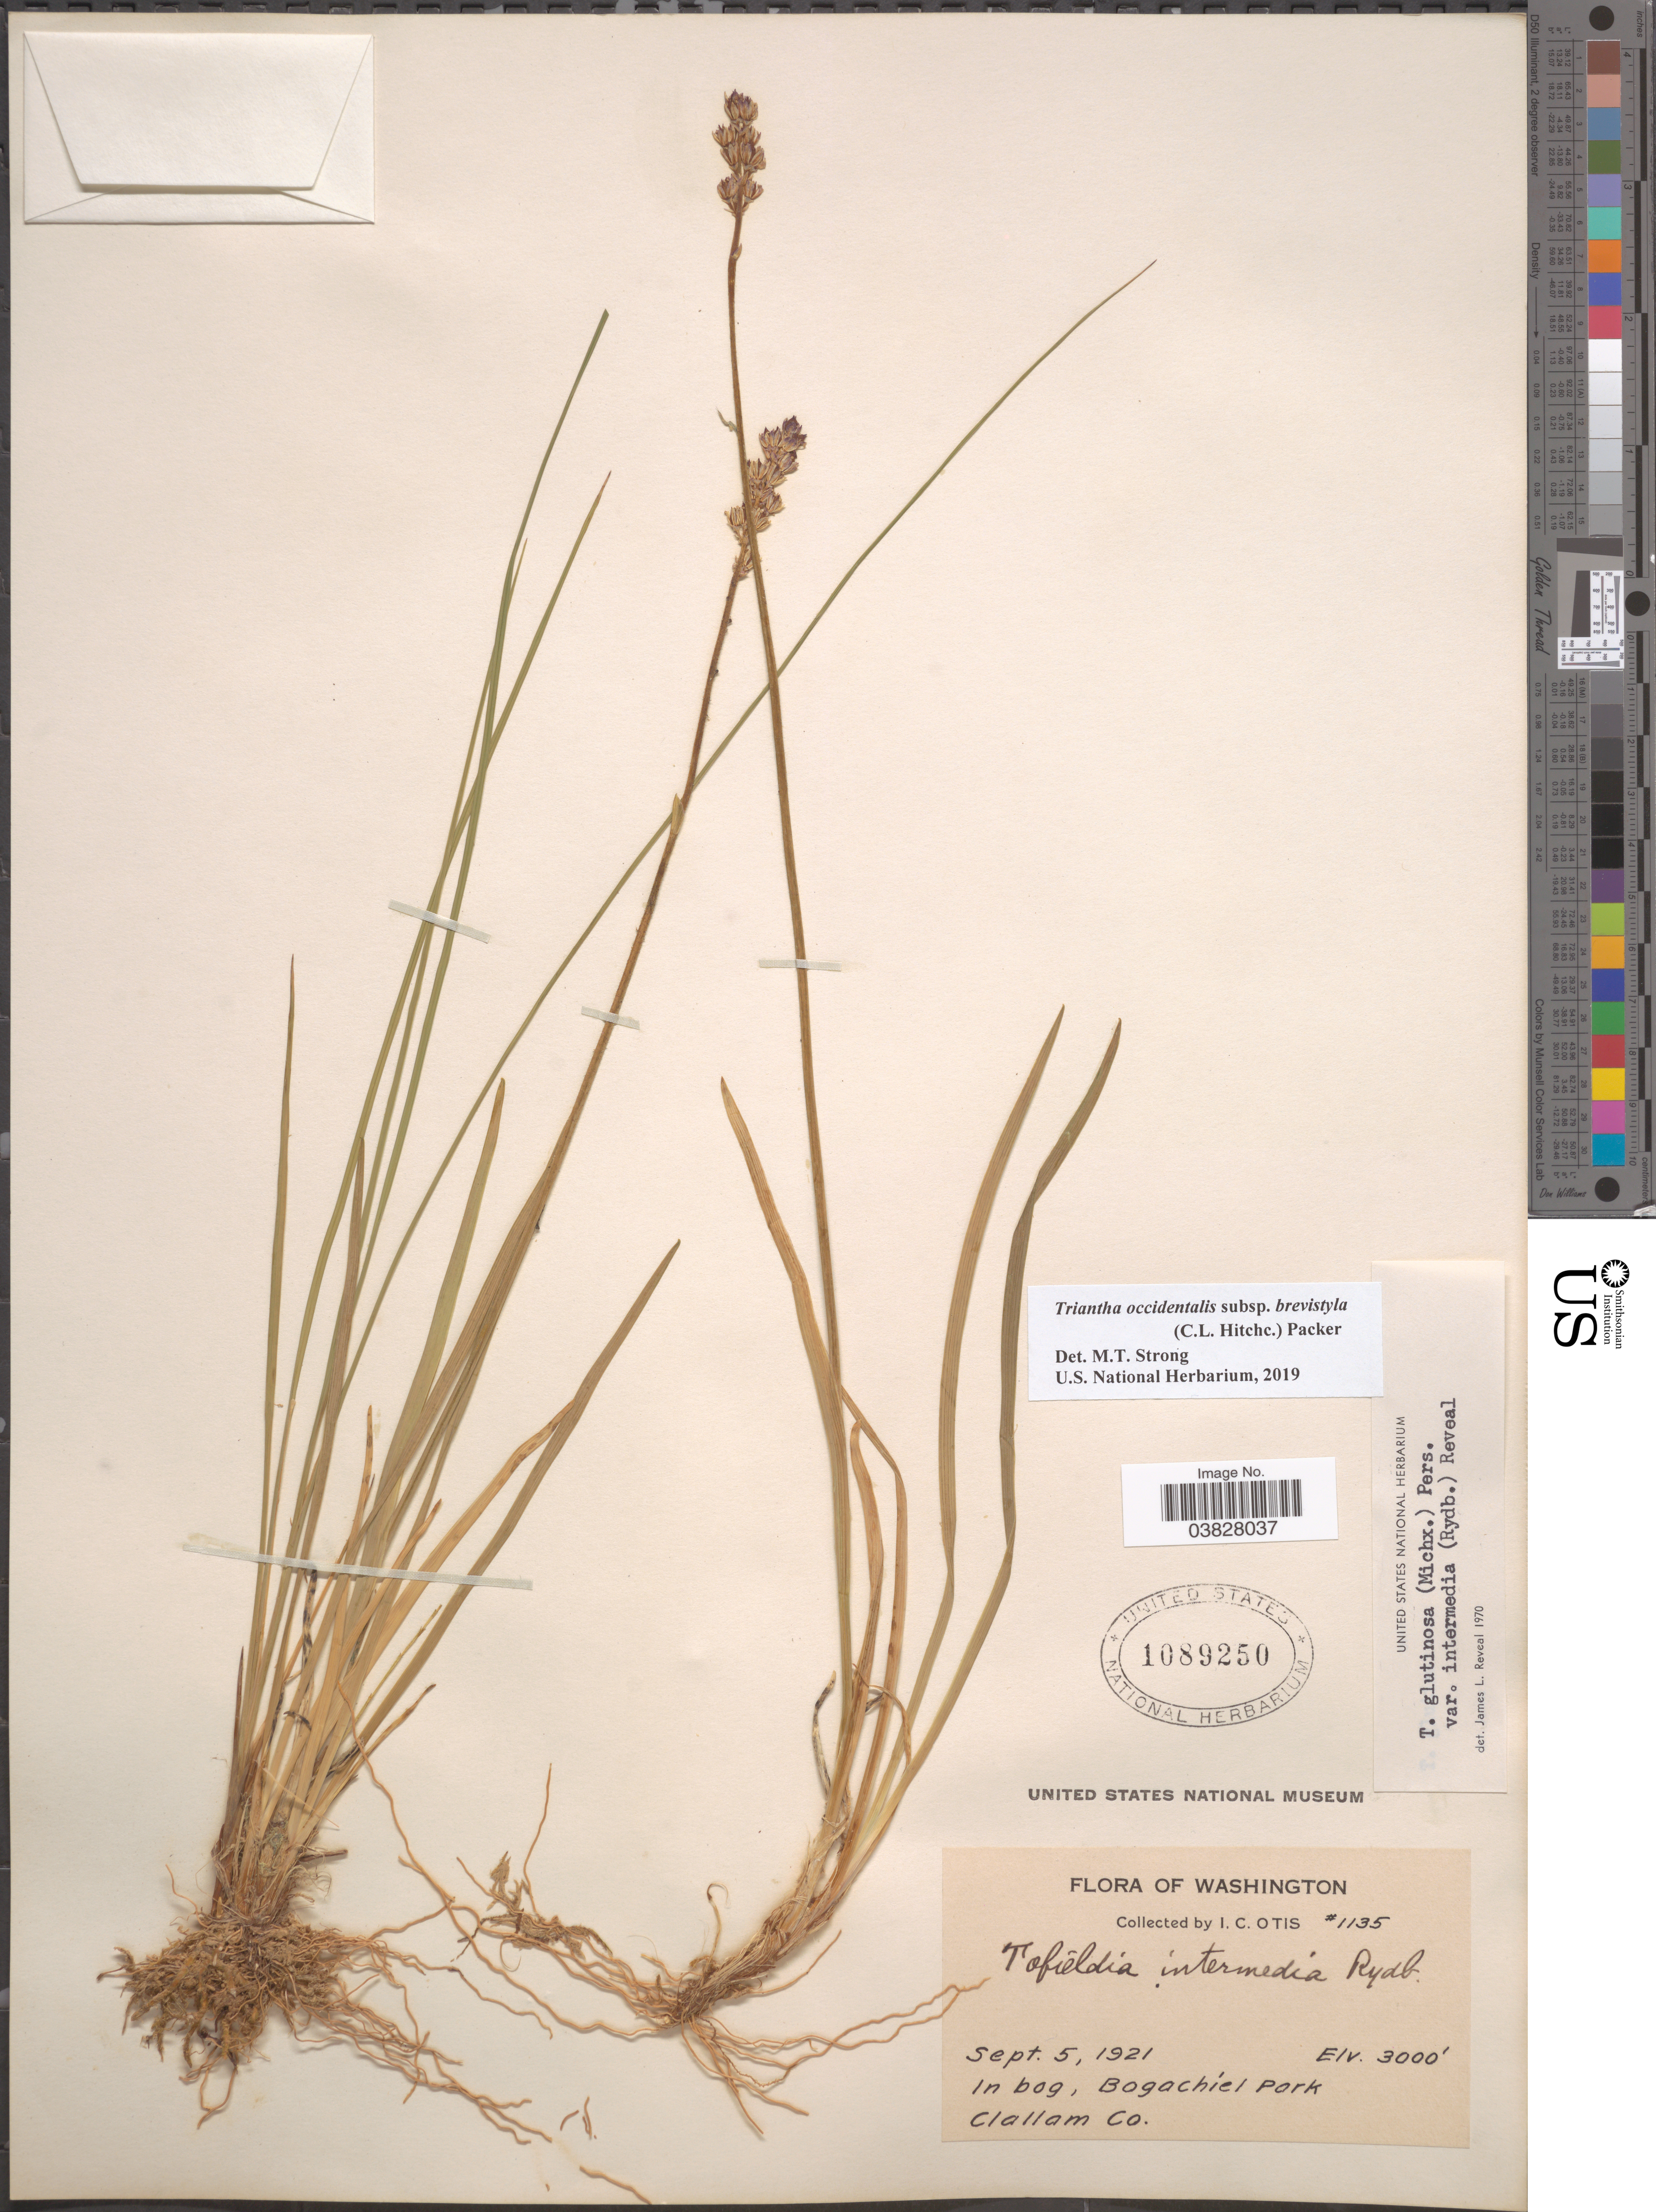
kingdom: Plantae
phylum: Tracheophyta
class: Liliopsida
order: Alismatales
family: Tofieldiaceae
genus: Triantha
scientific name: Triantha occidentalis subsp. brevistyla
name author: (C.L. Hitchc.) Packer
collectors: I. C. Otis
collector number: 1135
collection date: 1921-09-05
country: United States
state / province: Washington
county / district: Clallam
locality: In bog, Bogachíel Park. Clallam Co.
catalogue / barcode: US 1089250